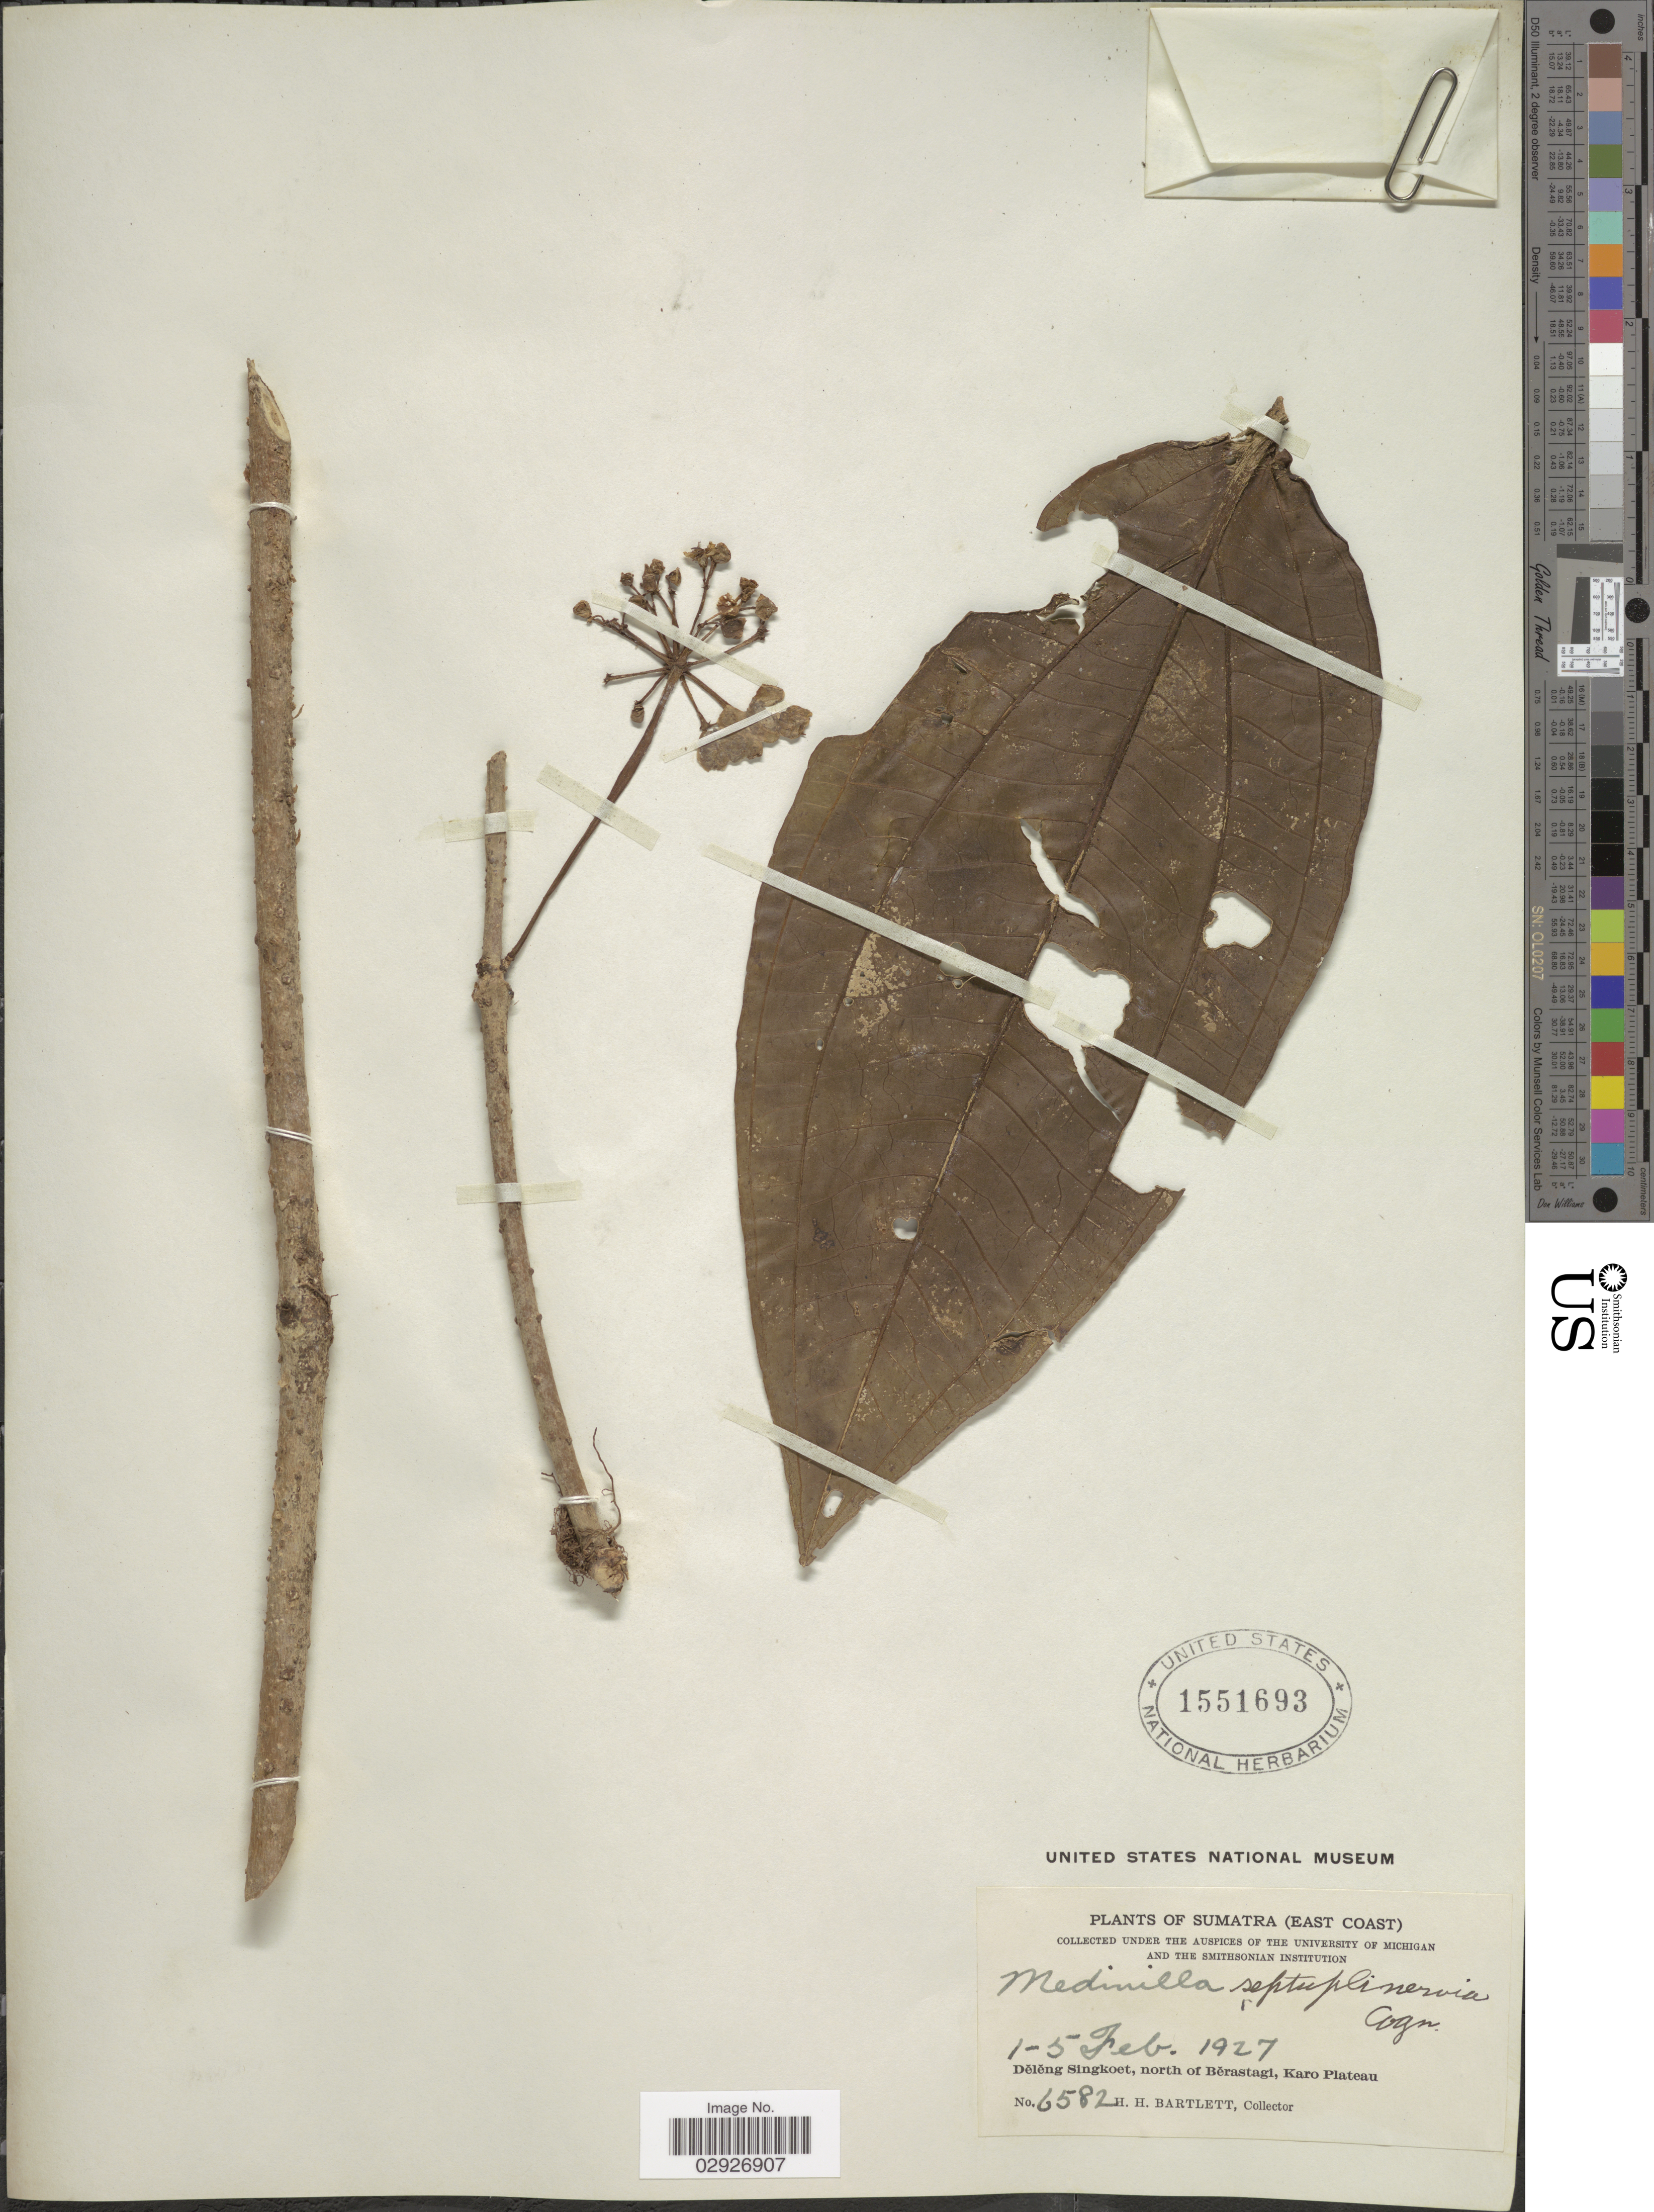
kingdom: Plantae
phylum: Tracheophyta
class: Magnoliopsida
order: Myrtales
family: Melastomataceae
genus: Medinilla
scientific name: Medinilla septuplinervia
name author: Cogn.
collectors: H. H. Bartlett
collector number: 6582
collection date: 1927-02-01/1927-02-05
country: Indonesia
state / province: Sumatra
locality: (East Coast). Dêlêng Singkoet, north of Bêrastagi, Karo Plateau.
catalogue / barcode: US 1551693